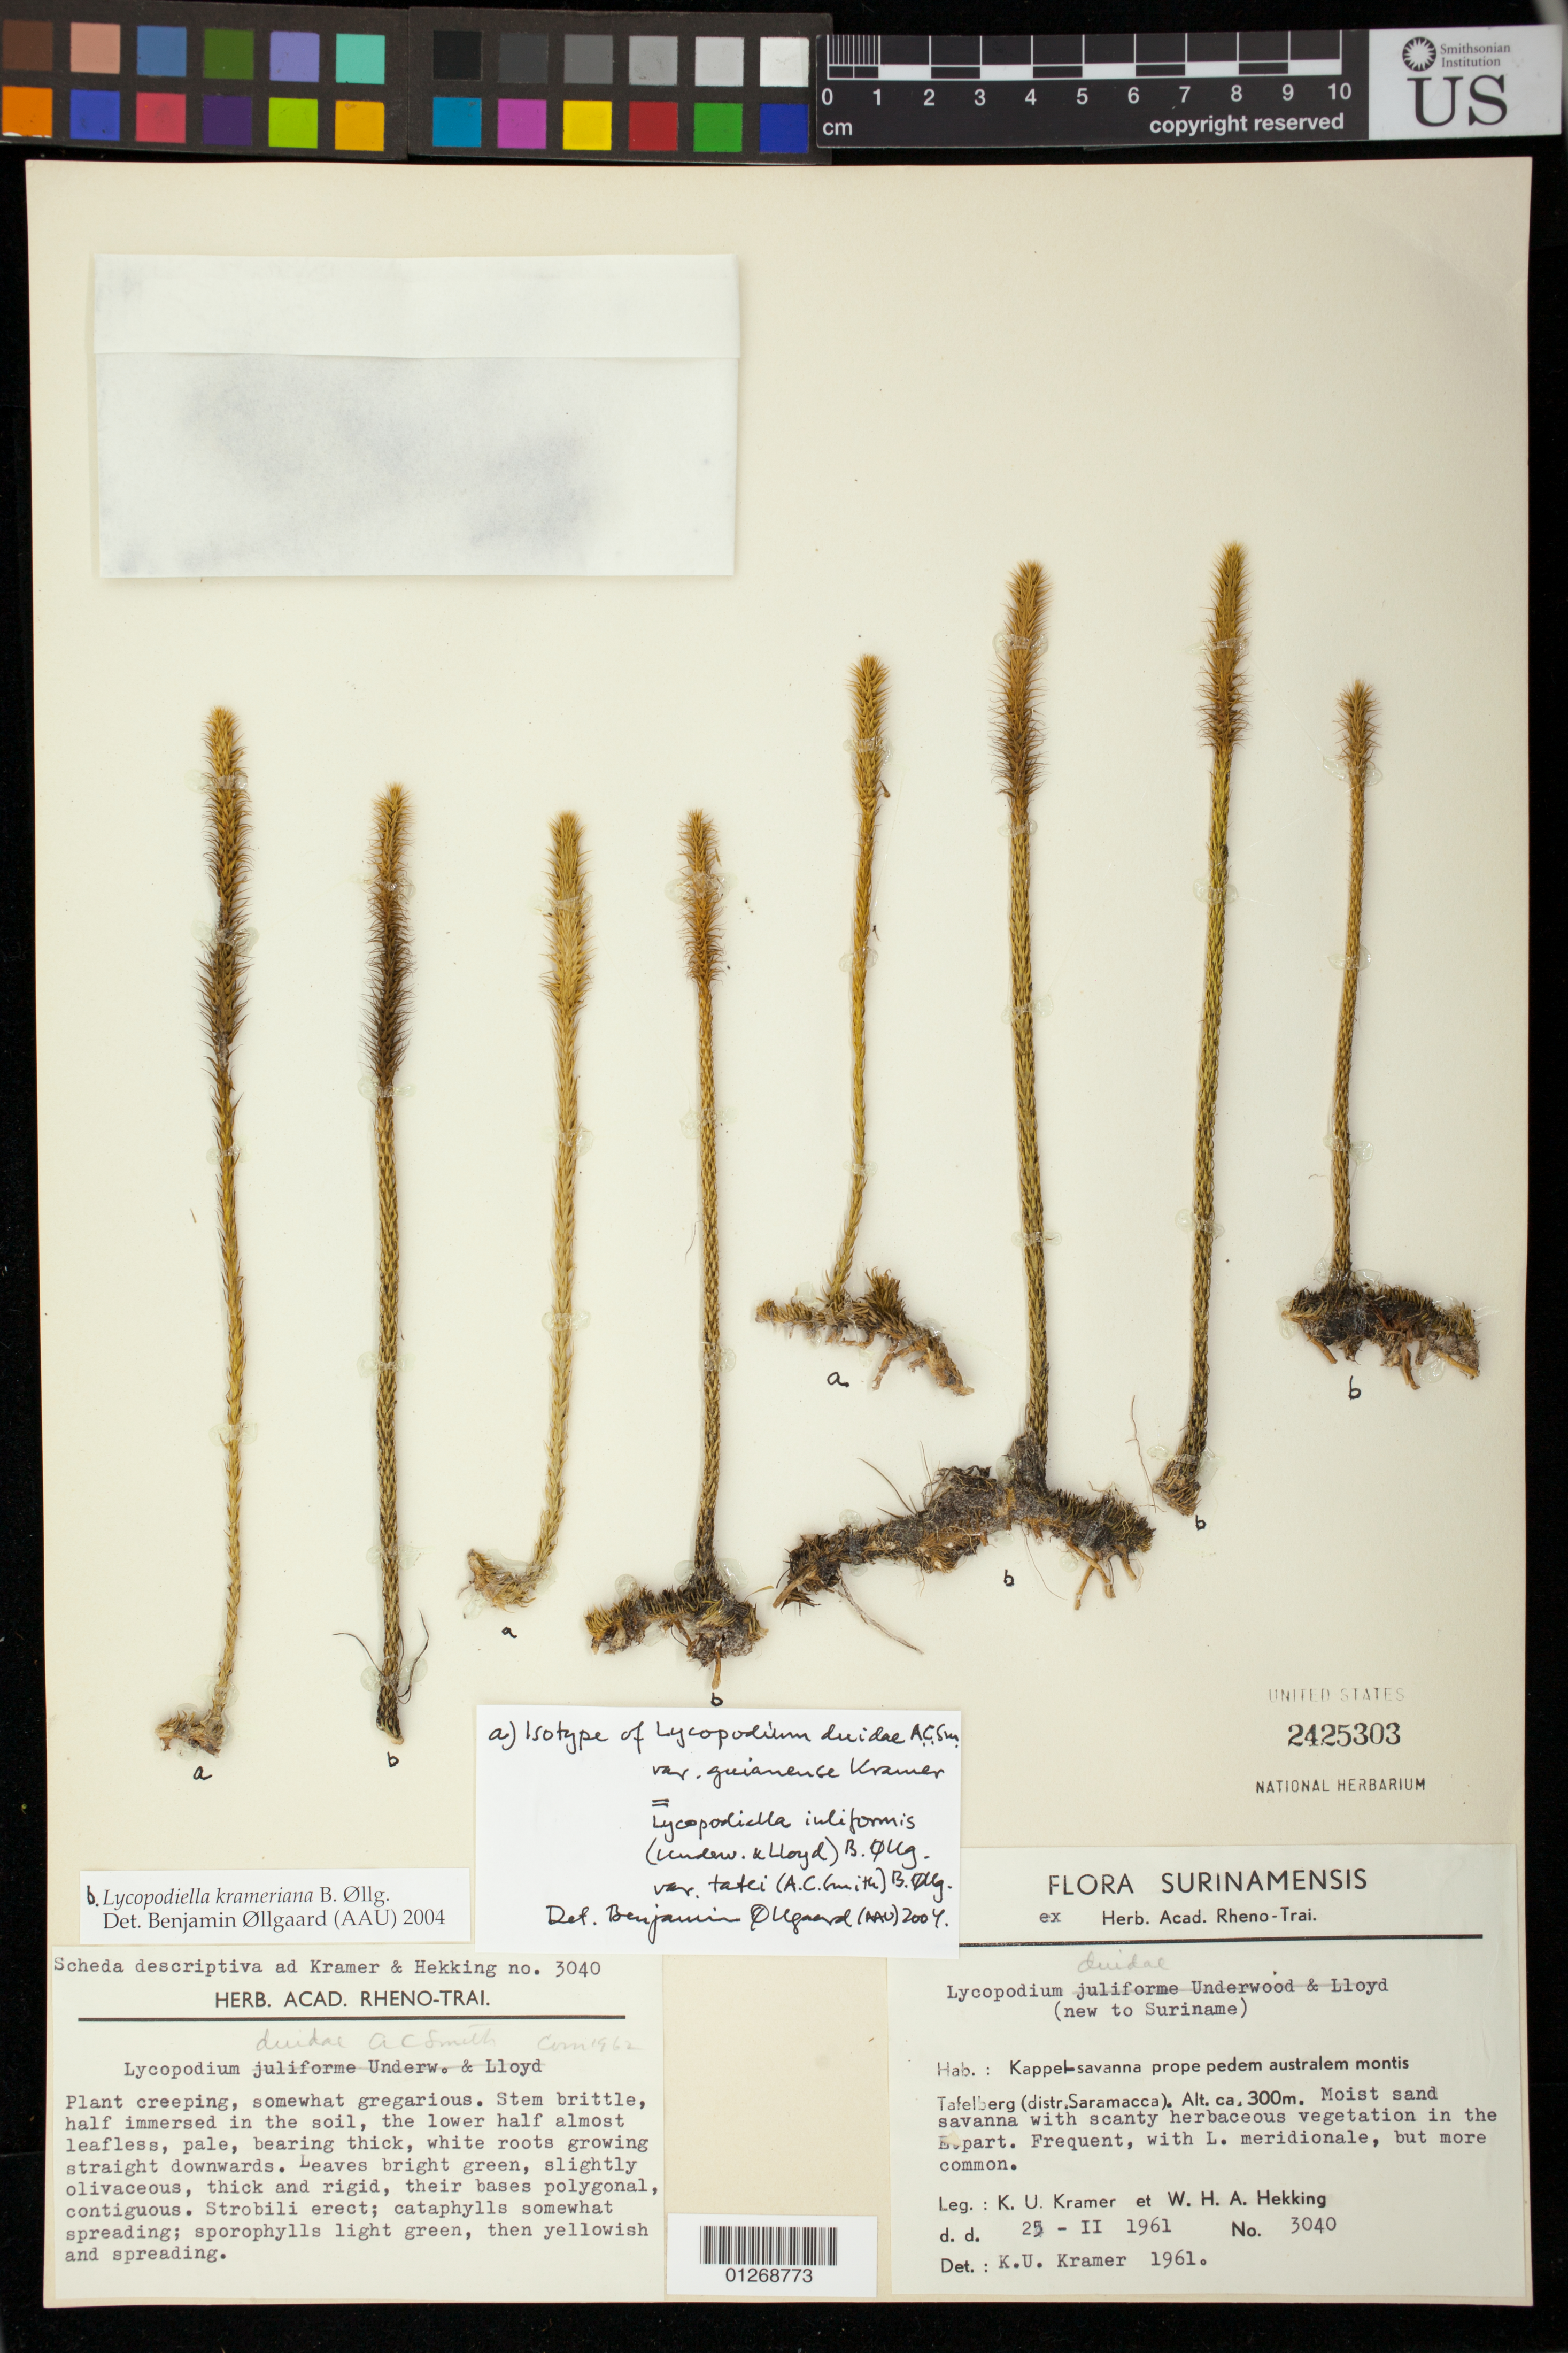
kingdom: Plantae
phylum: Tracheophyta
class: Lycopodiopsida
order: Lycopodiales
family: Lycopodiaceae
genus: Lycopodium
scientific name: Lycopodium duidae var. guianense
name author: K.U. Kramer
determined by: Øllgaard, B.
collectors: K. U. Kramer & W. H. A. Hekking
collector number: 3040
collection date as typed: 25 - II 1961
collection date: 1961-02-25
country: Suriname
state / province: Saramacca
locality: Tafelberg (distr. Saramacca)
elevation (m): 300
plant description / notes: As annotated, apparently a mixed collection (or mixed mounting), with element "a" being type material of Lycopodium duidae var. guianense Kramer (=Lycopodiella iuliformis) and element "b" being (non-type) material of Lycopodiella krameriana B. Ollg. Mounted with (and filed in the type herbarium as) type of Lycopodium duidae var. guianense K.U. Kramer.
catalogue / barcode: US 2425303-2